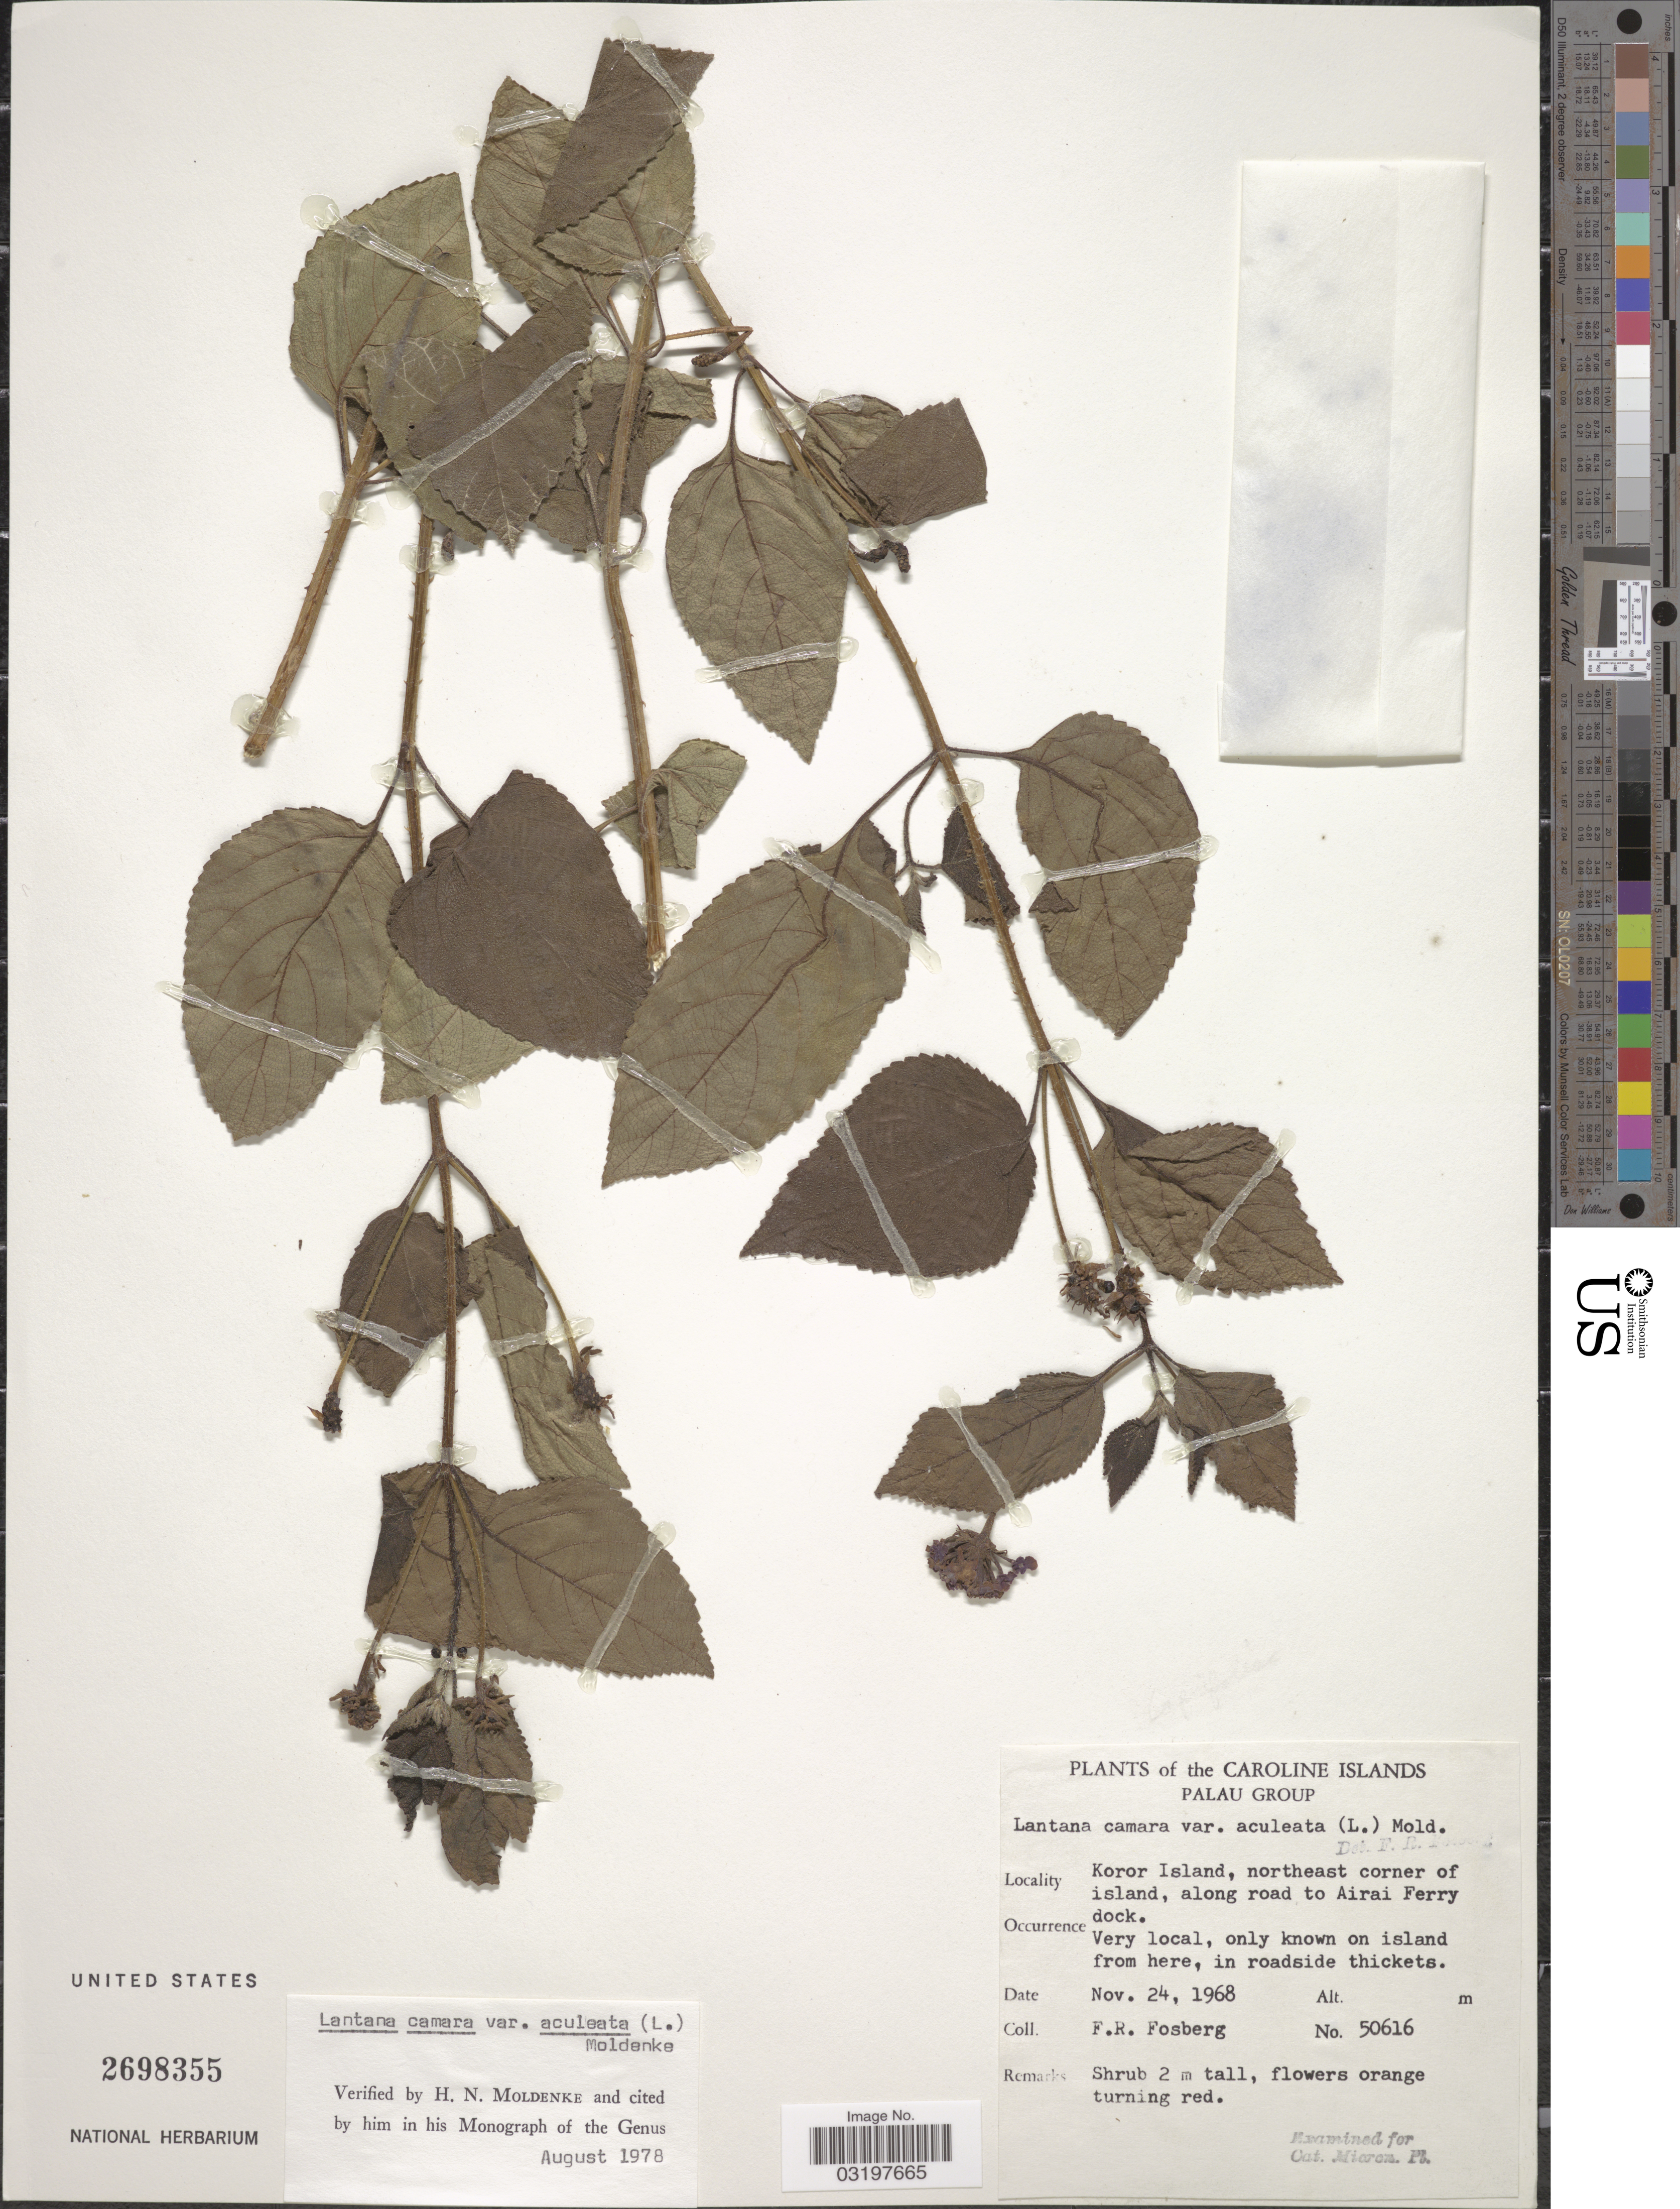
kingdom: Plantae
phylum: Tracheophyta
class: Magnoliopsida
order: Lamiales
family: Verbenaceae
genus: Lantana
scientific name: Lantana camara var. aculeata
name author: (L.) Moldenke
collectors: F. R. Fosberg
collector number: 50616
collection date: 1968-11-24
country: Palau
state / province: Koror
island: Oreor [Koror]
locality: The Caroline Islands, Palau Group, Koror Island, northeast corner of island, along road to Airai Ferry dock.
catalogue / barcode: US 2698355